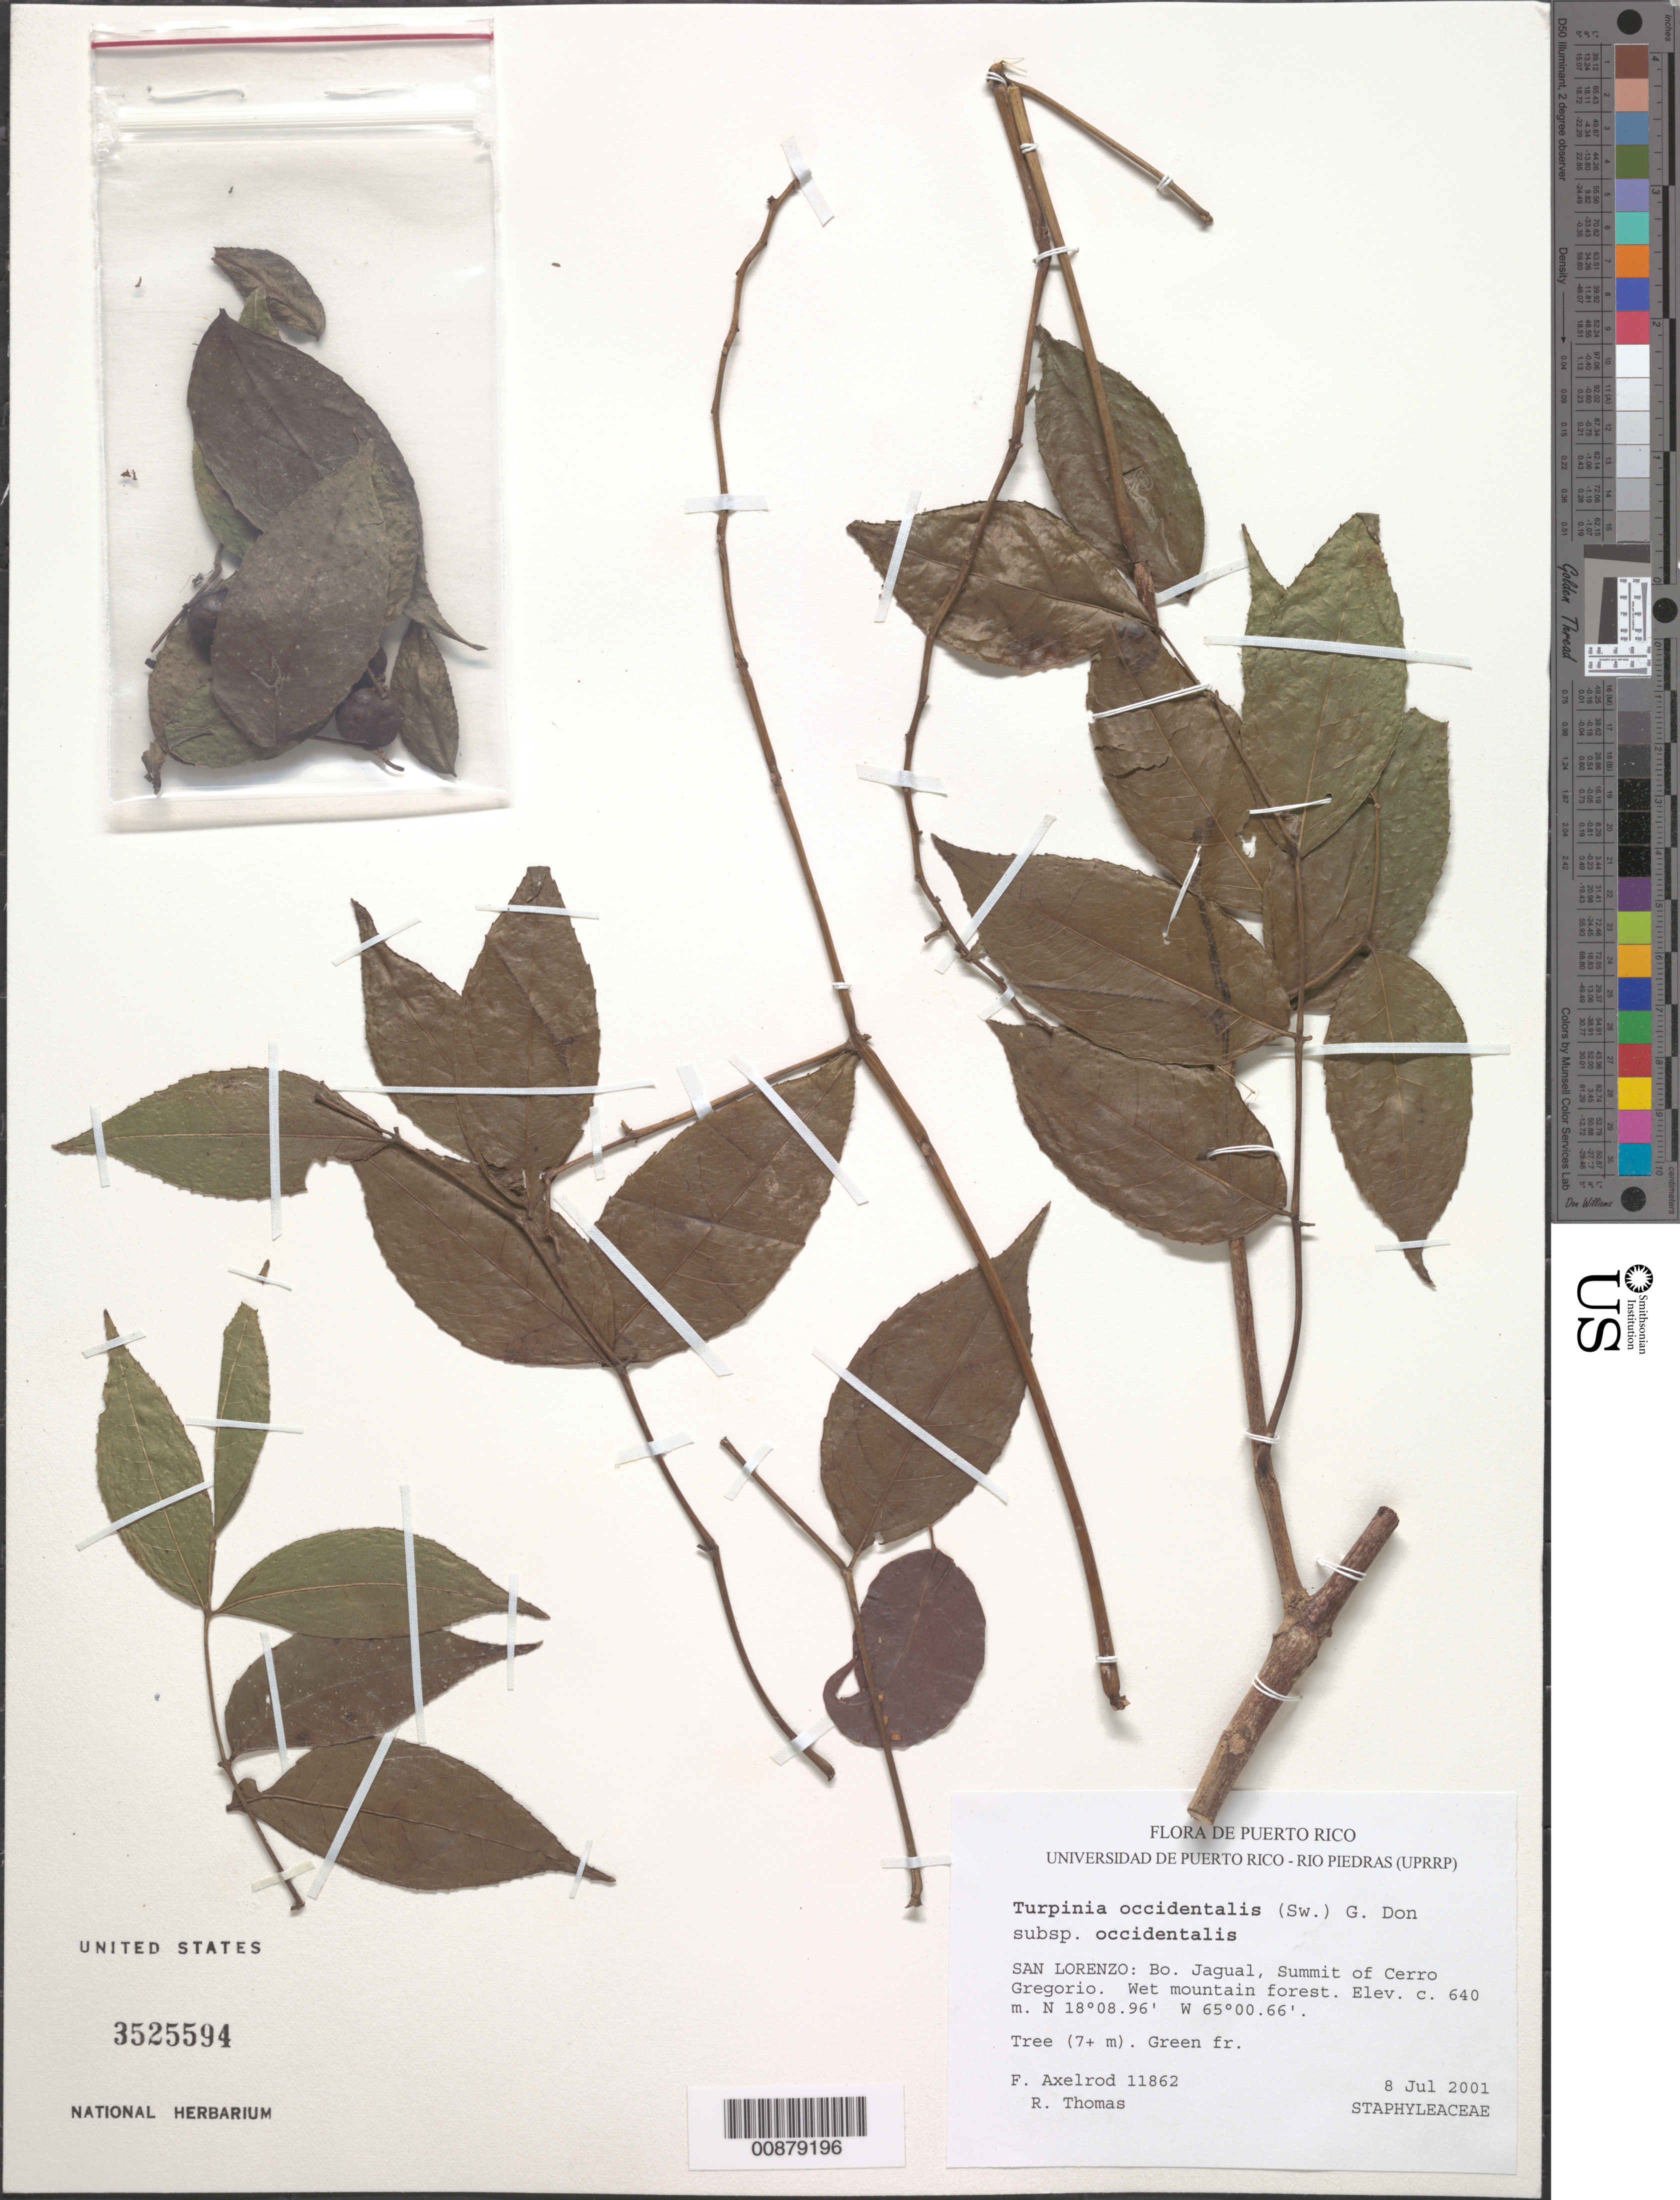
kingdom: Plantae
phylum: Tracheophyta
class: Magnoliopsida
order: Crossosomatales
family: Staphyleaceae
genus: Turpinia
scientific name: Turpinia occidentalis subsp. occidentalis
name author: (Sw.) G. Don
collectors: F. S. Axelrod & R. Thomas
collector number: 11862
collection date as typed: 08 Jul 2001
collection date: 2001-07-08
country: Puerto Rico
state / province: San Lorenzo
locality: Bo. Jagual, summit of Cerro Gregorio.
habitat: Wet mountain forest.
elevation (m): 640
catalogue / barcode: US 3525594